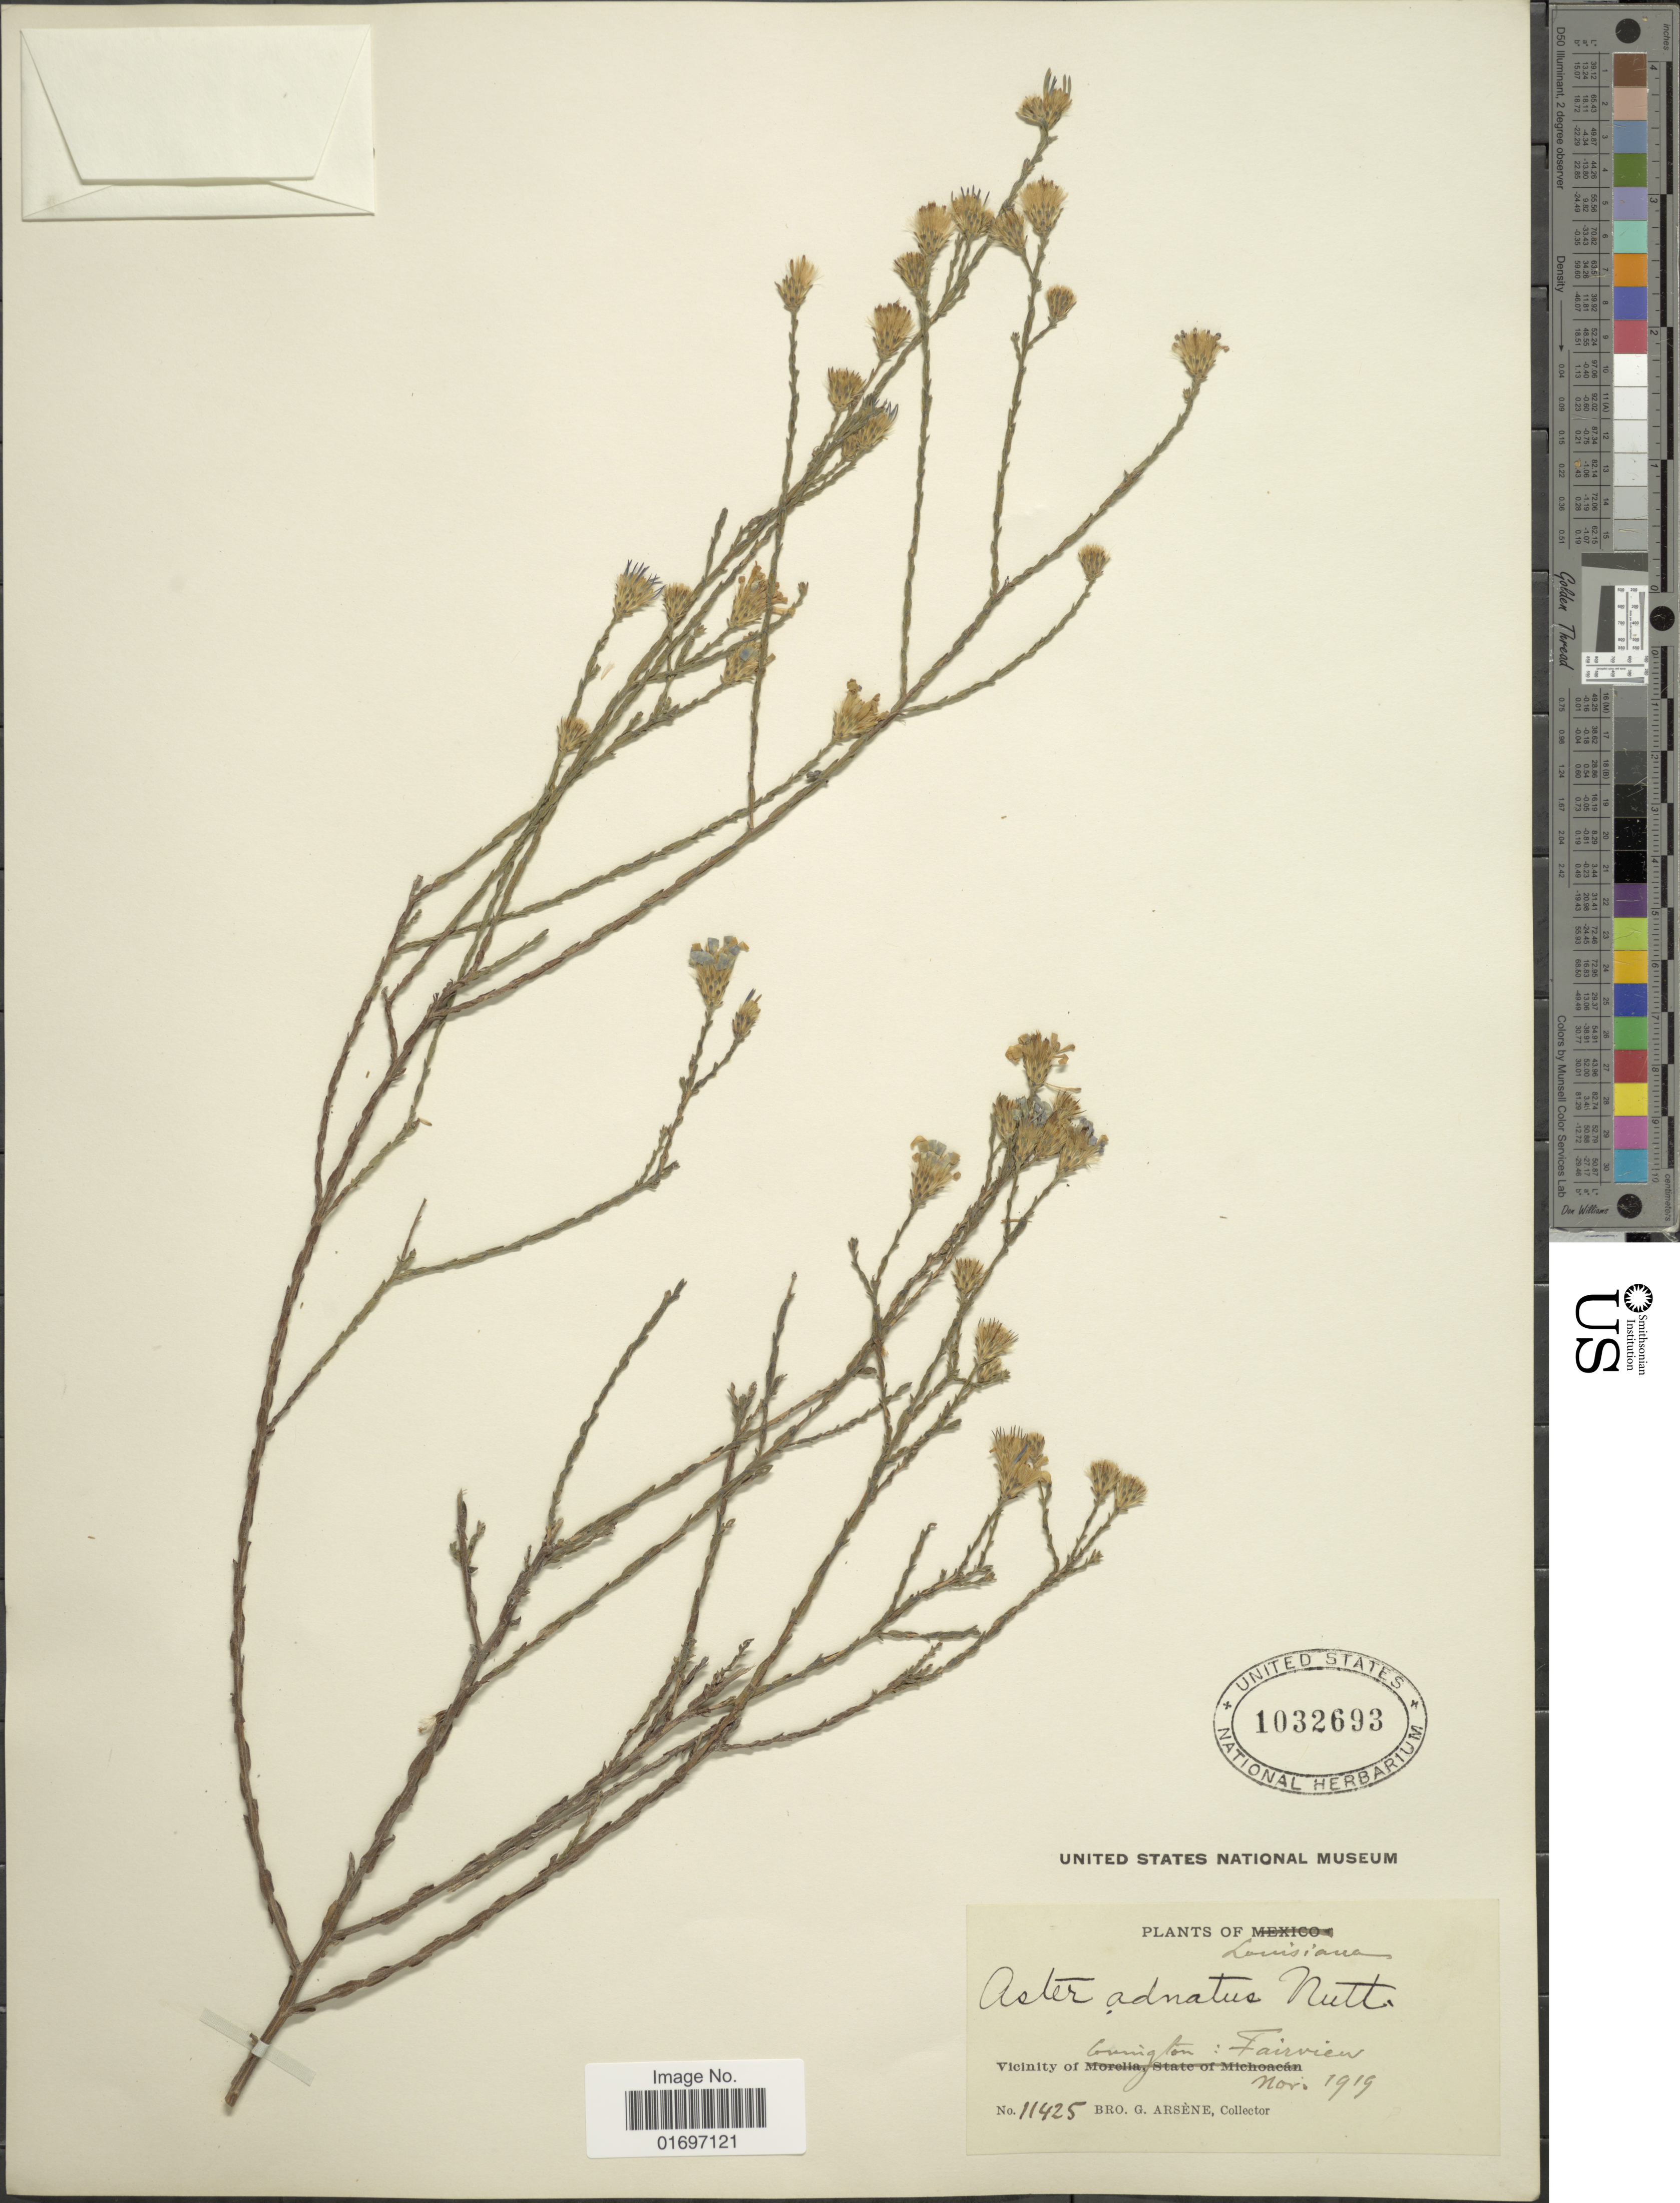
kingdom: Plantae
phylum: Tracheophyta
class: Magnoliopsida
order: Asterales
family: Asteraceae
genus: Symphyotrichum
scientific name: Symphyotrichum adnatum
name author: (Nutt.) G.L. Nesom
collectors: Bro. G. Arsène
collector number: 11425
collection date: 1919-11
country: United States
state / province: Louisiana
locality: Louisiana. Vicinity of Cumington: Fairview.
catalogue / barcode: US 1032693